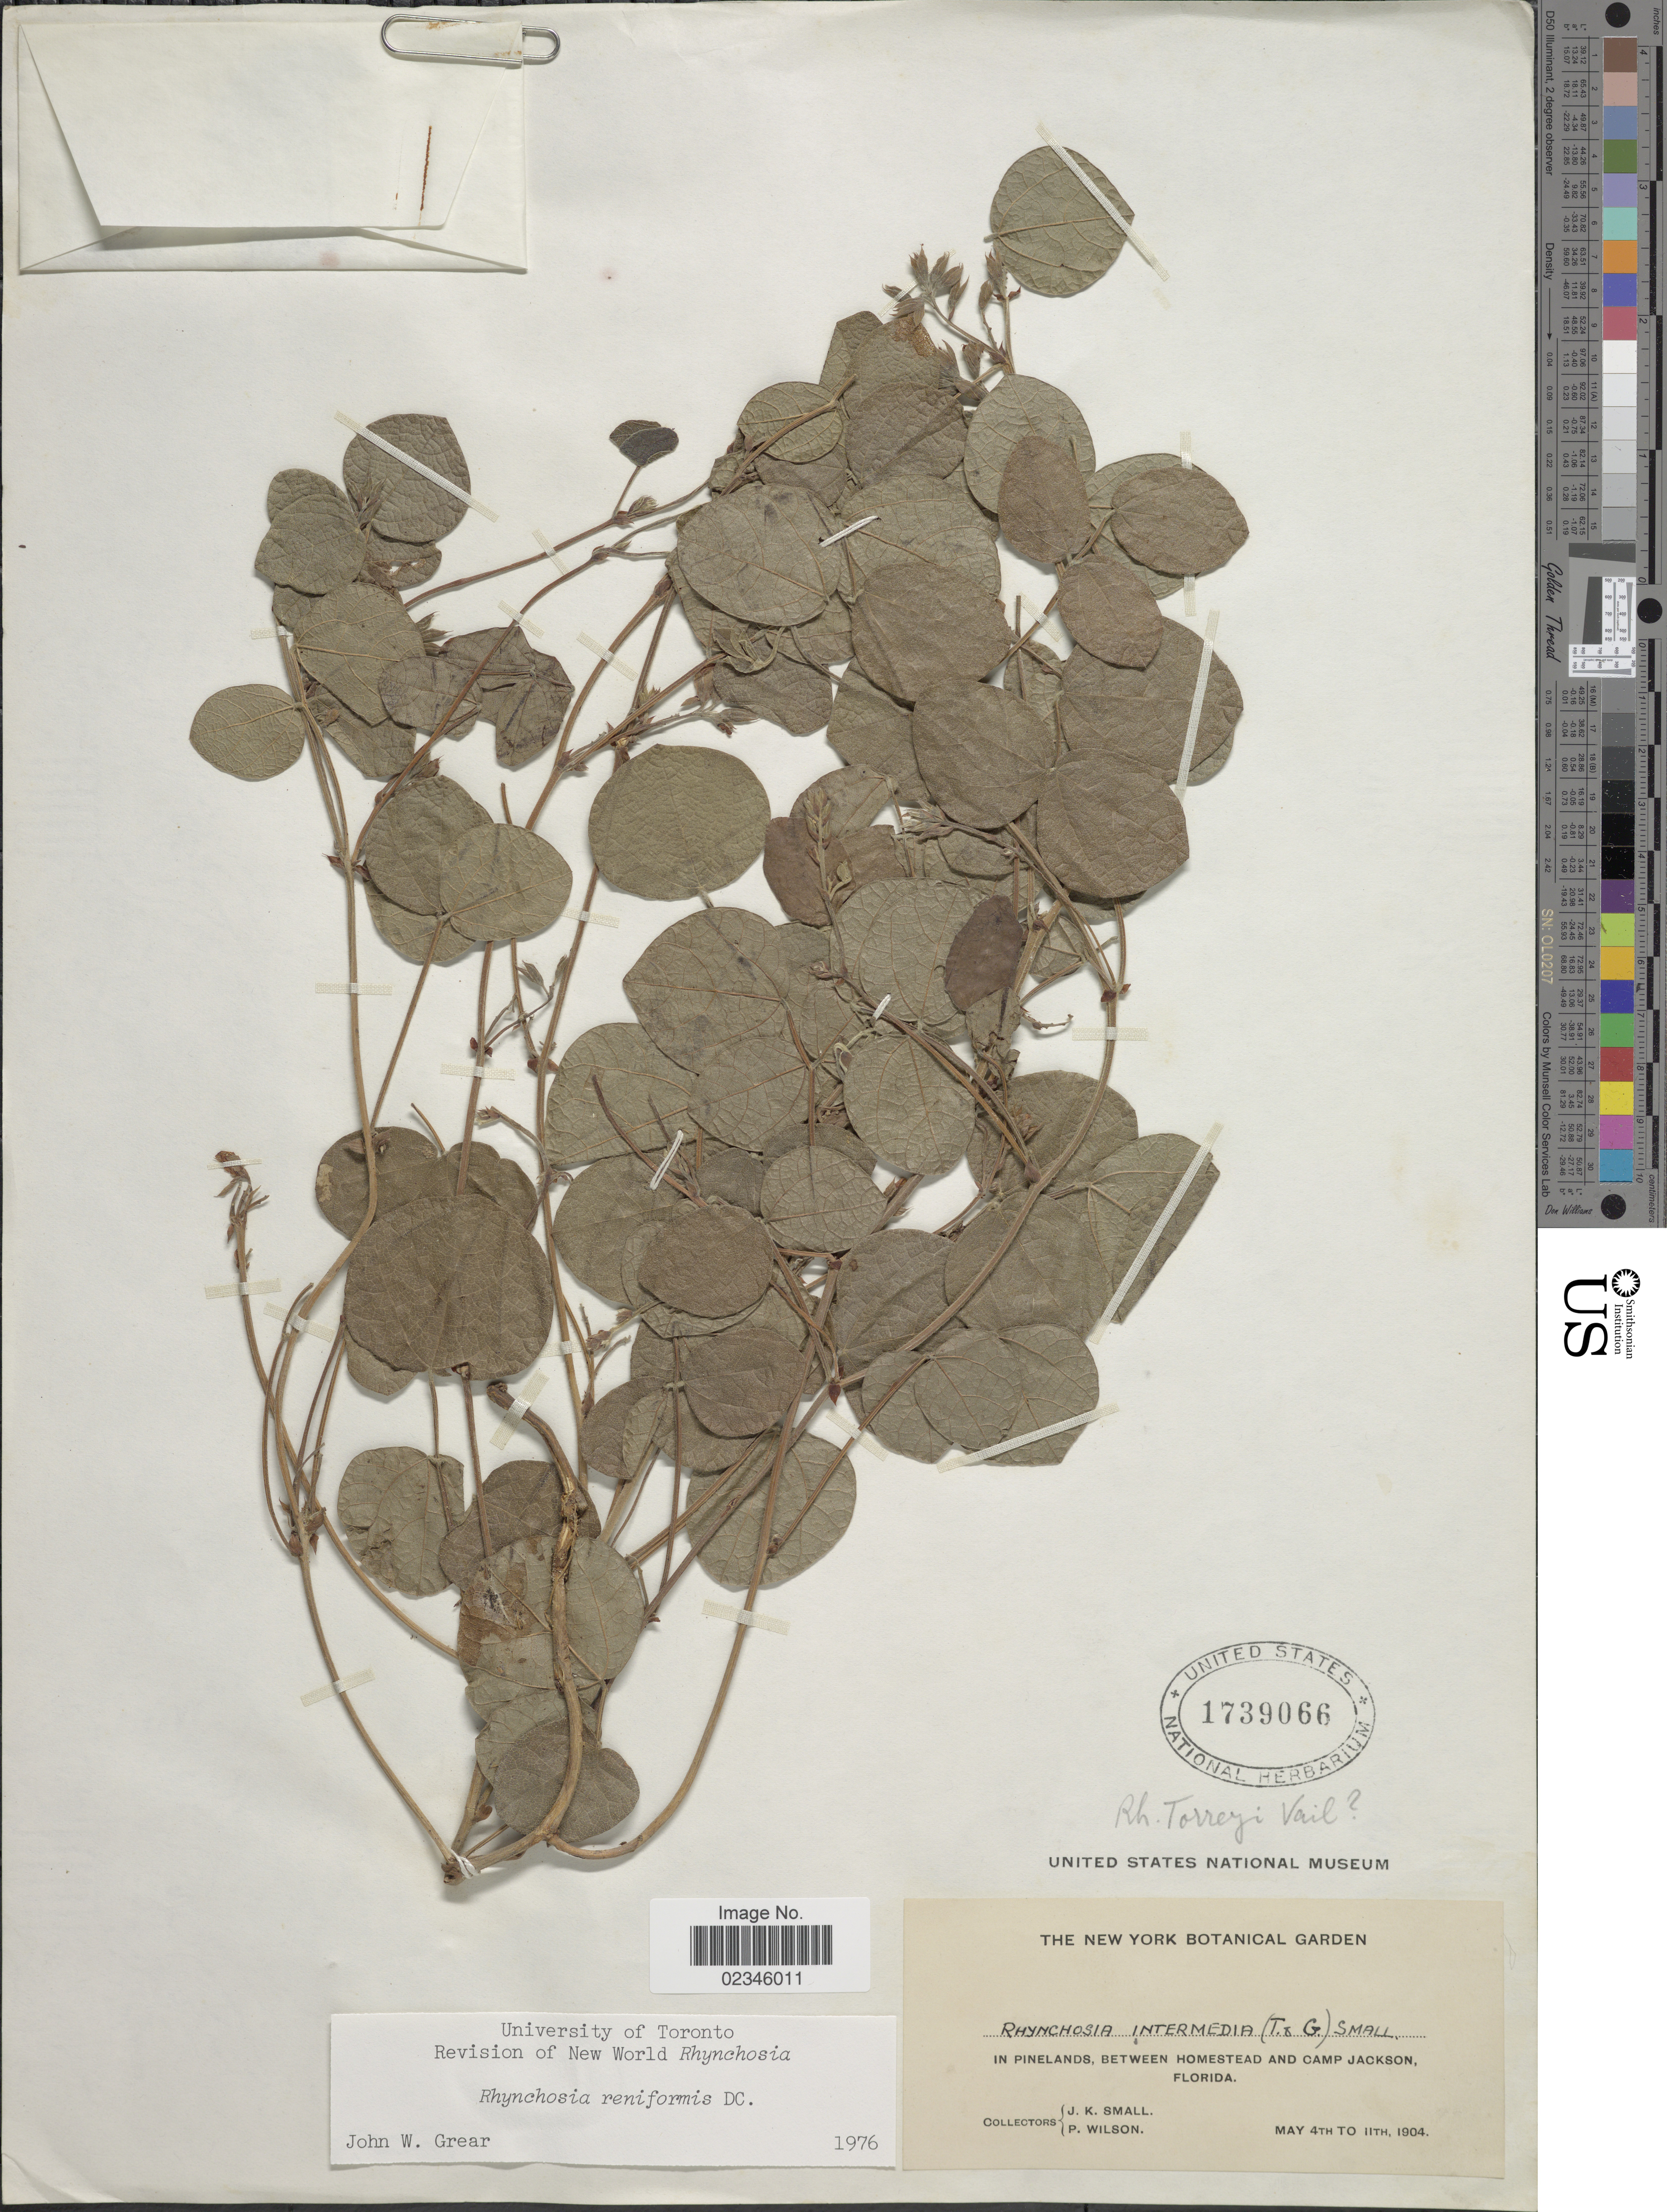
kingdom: Plantae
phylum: Tracheophyta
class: Magnoliopsida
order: Fabales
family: Fabaceae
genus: Rhynchosia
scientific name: Rhynchosia reniformis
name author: DC.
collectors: J. K. Small & P. Wilson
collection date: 1904-05-04/1904-05-11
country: United States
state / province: Florida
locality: In pinelands, between Homestead and Camp Jackson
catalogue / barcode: US 1739066